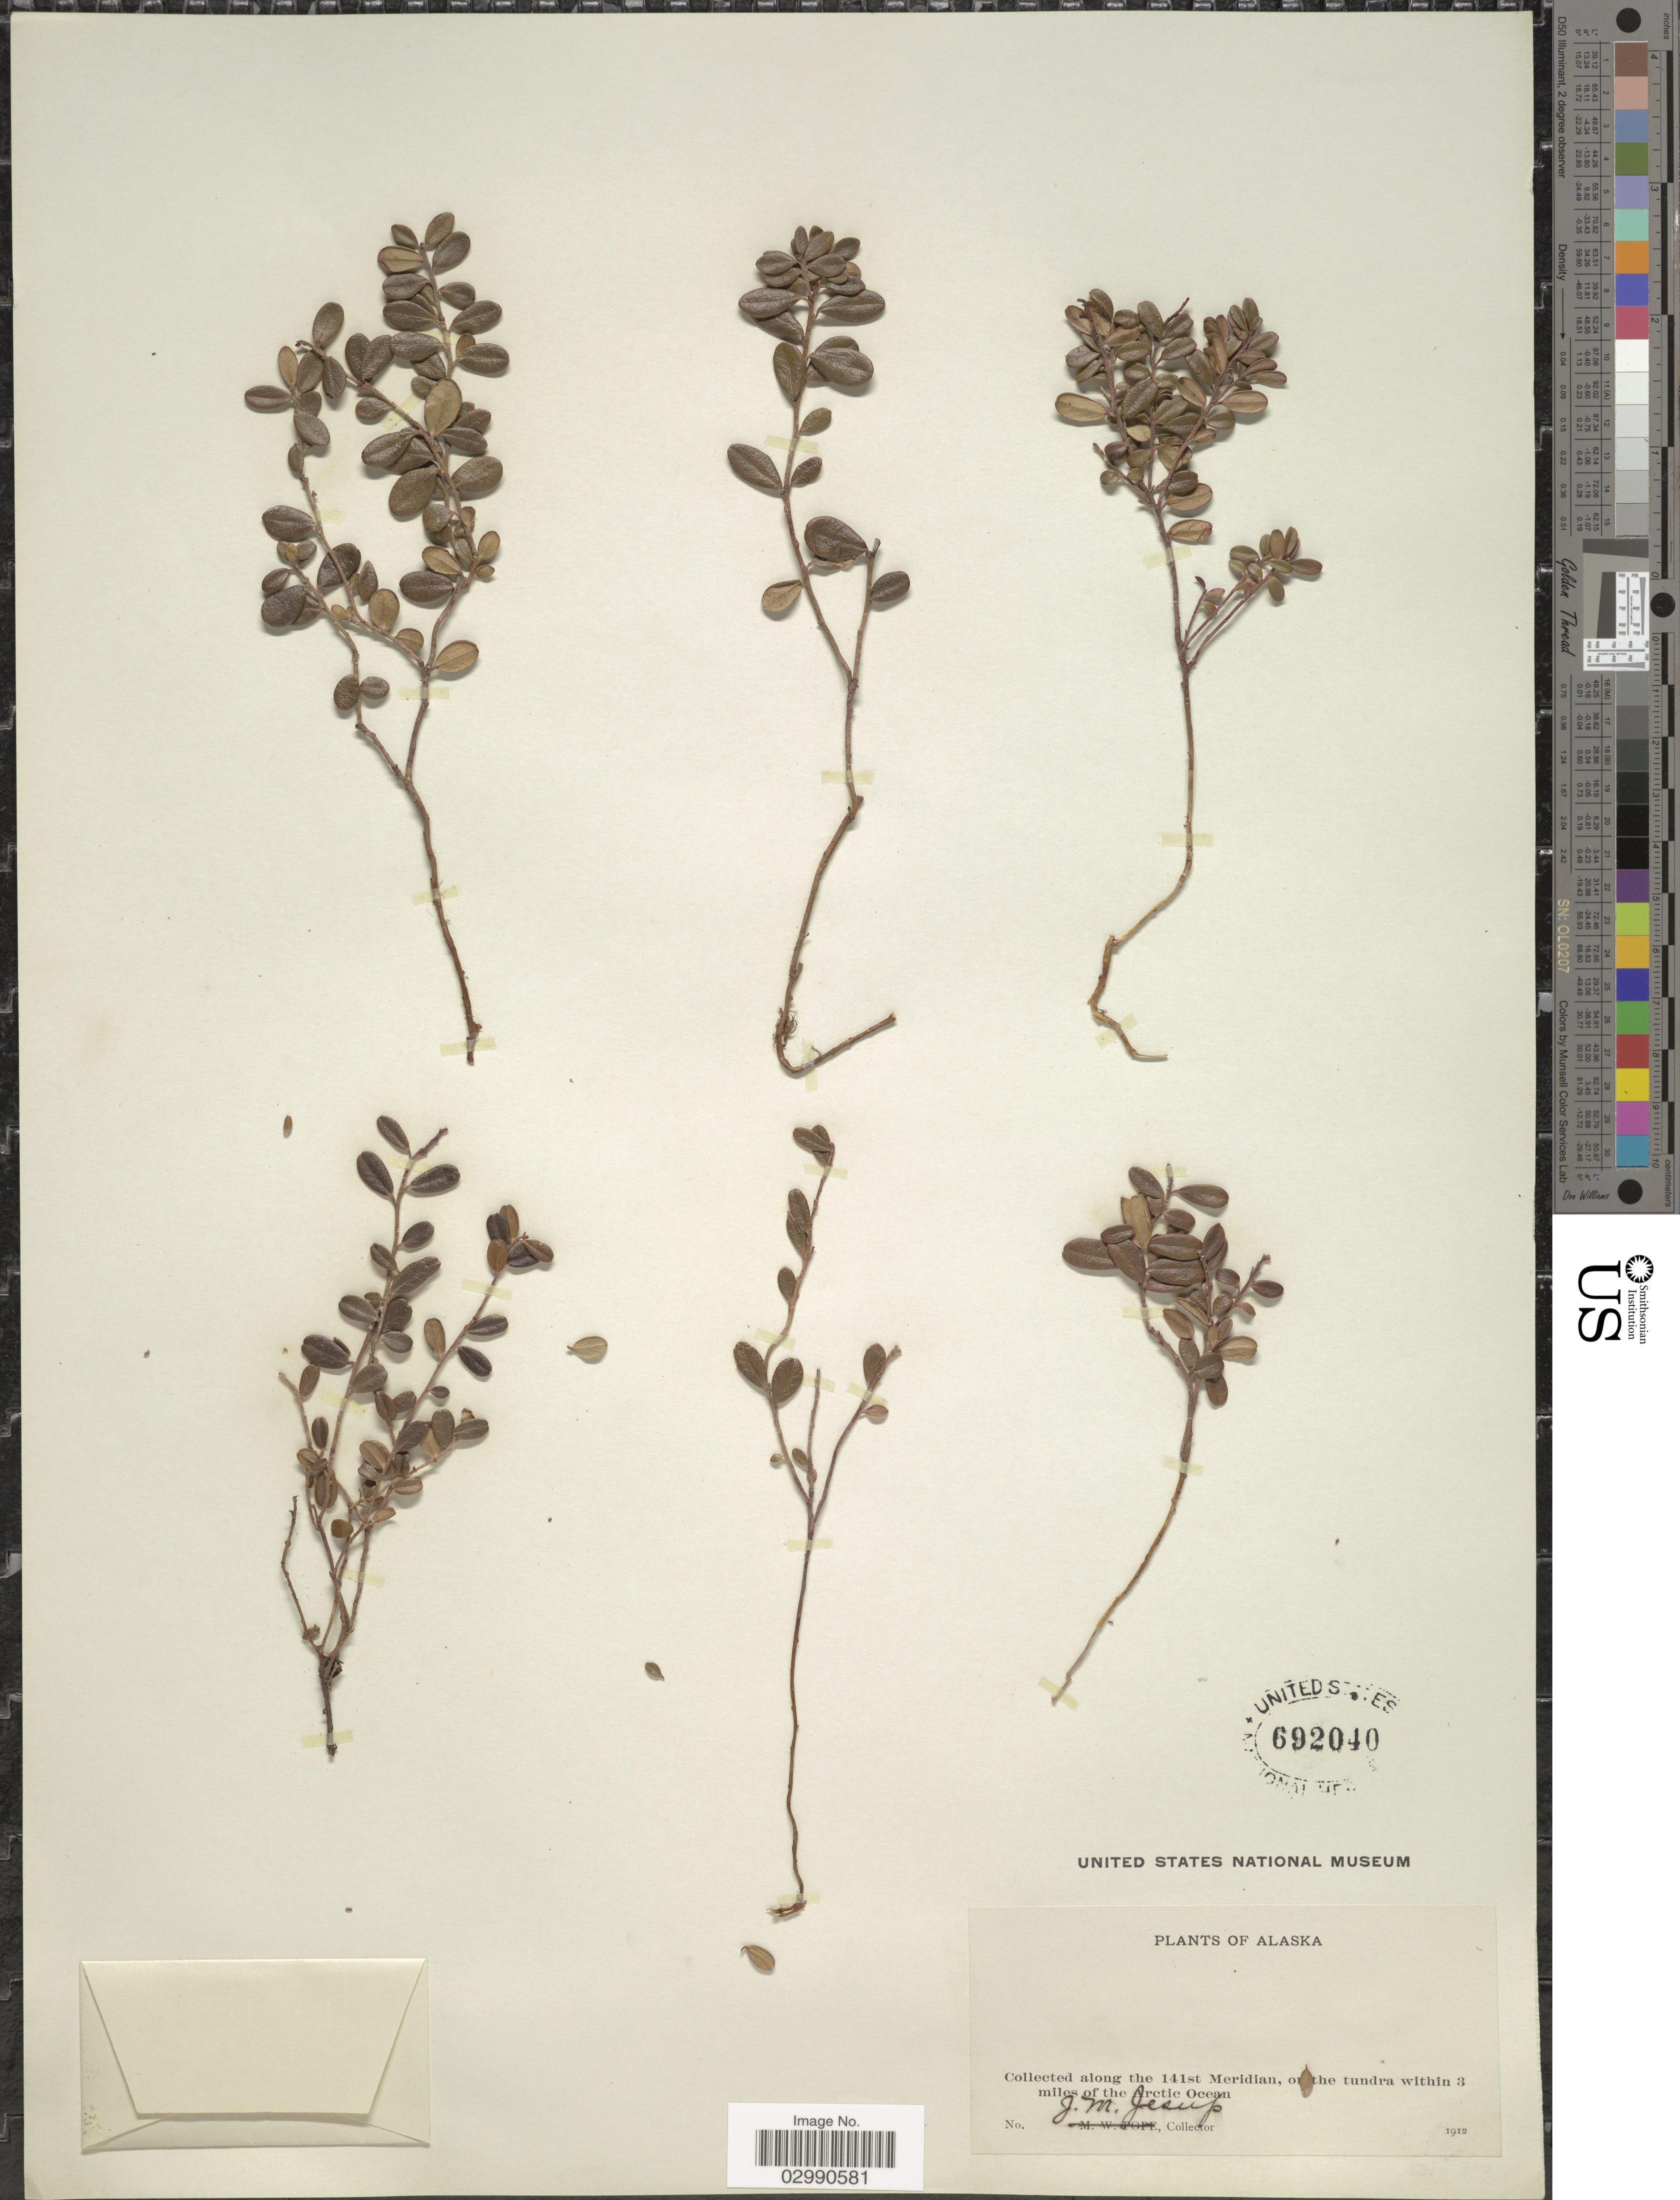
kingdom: Plantae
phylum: Tracheophyta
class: Magnoliopsida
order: Ericales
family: Ericaceae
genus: Vaccinium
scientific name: Vaccinium vitis-idaea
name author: L.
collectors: J. Jesup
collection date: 1912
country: United States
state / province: Alaska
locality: Along the 141st Meridian, on the tundra within 3 miles of the Arctic Ocean.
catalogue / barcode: US 692040